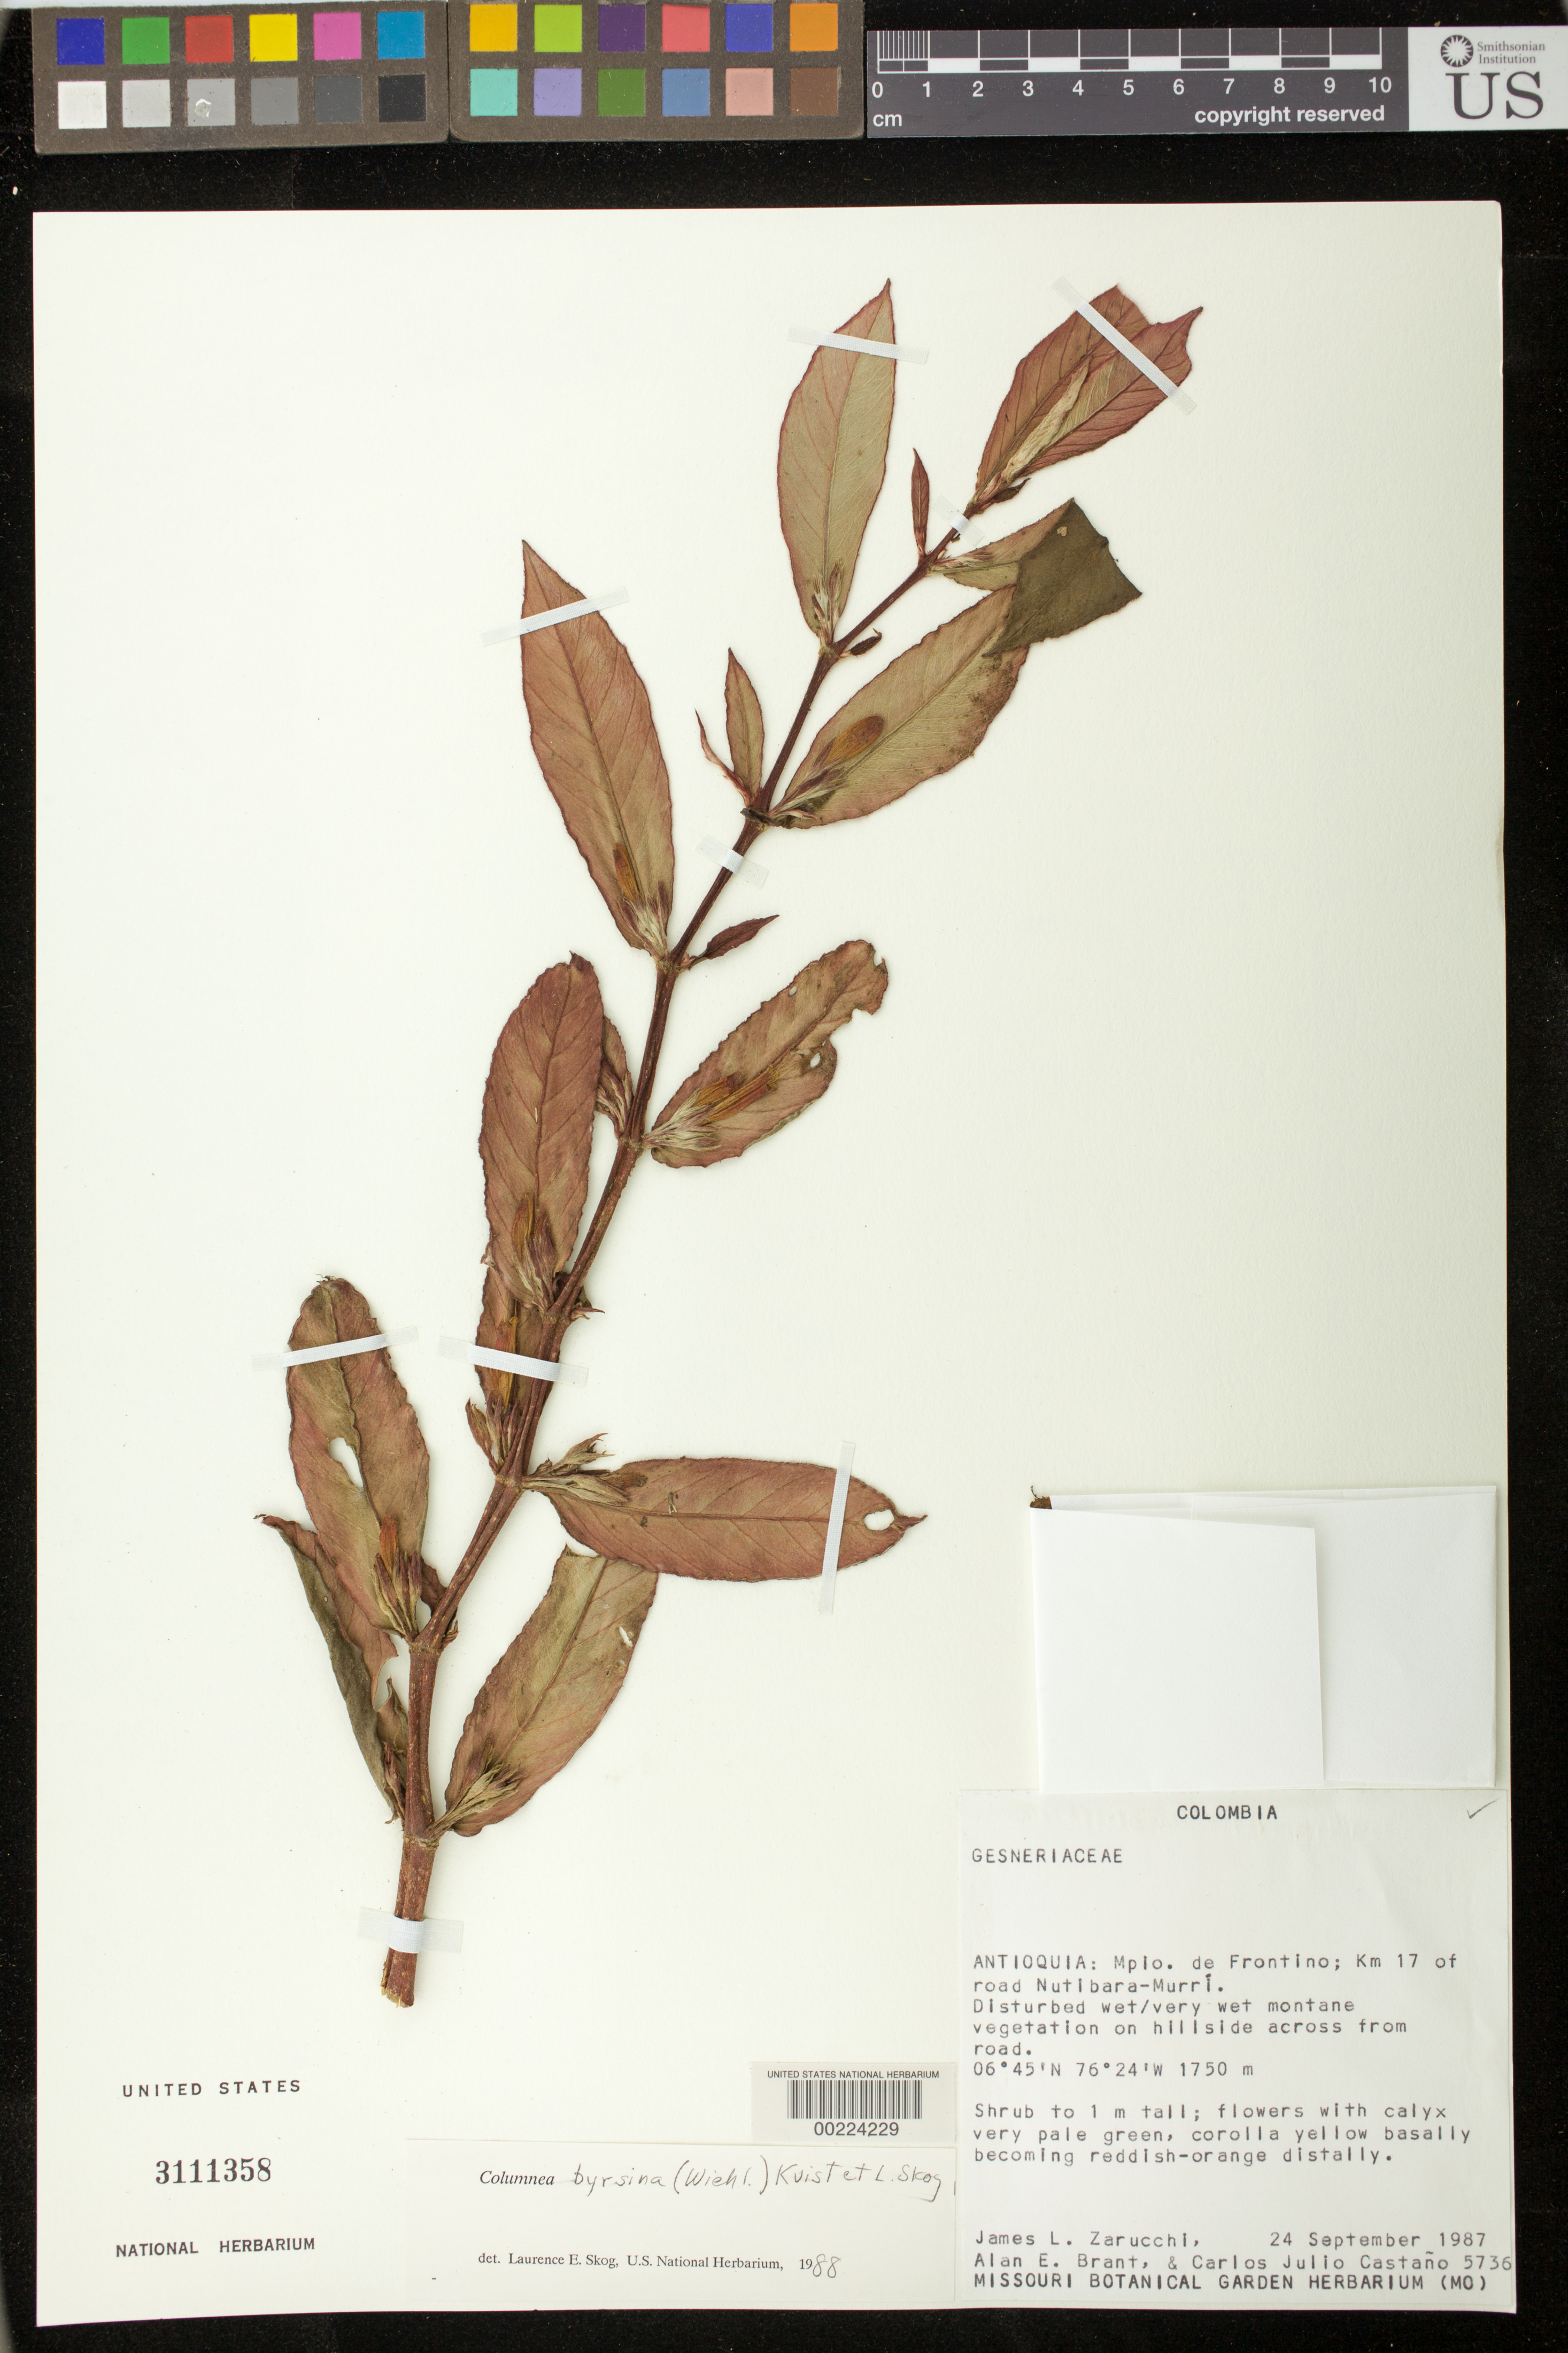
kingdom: Plantae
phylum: Tracheophyta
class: Magnoliopsida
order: Lamiales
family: Gesneriaceae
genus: Columnea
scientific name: Columnea byrsina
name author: (Wiehler) L.P. Kvist & L.E. Skog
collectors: J. L. Zarucchi, A. Brant & C. Castano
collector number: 5736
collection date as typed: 24 Sep 1987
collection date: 1987-09-24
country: Colombia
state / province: Antioquia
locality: Mpio. of Frontino, km 17 of Nutibara-Murri road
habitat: Disturbed wet/very wet montane vegetation on hillside across from road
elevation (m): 1750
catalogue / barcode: US 3111358